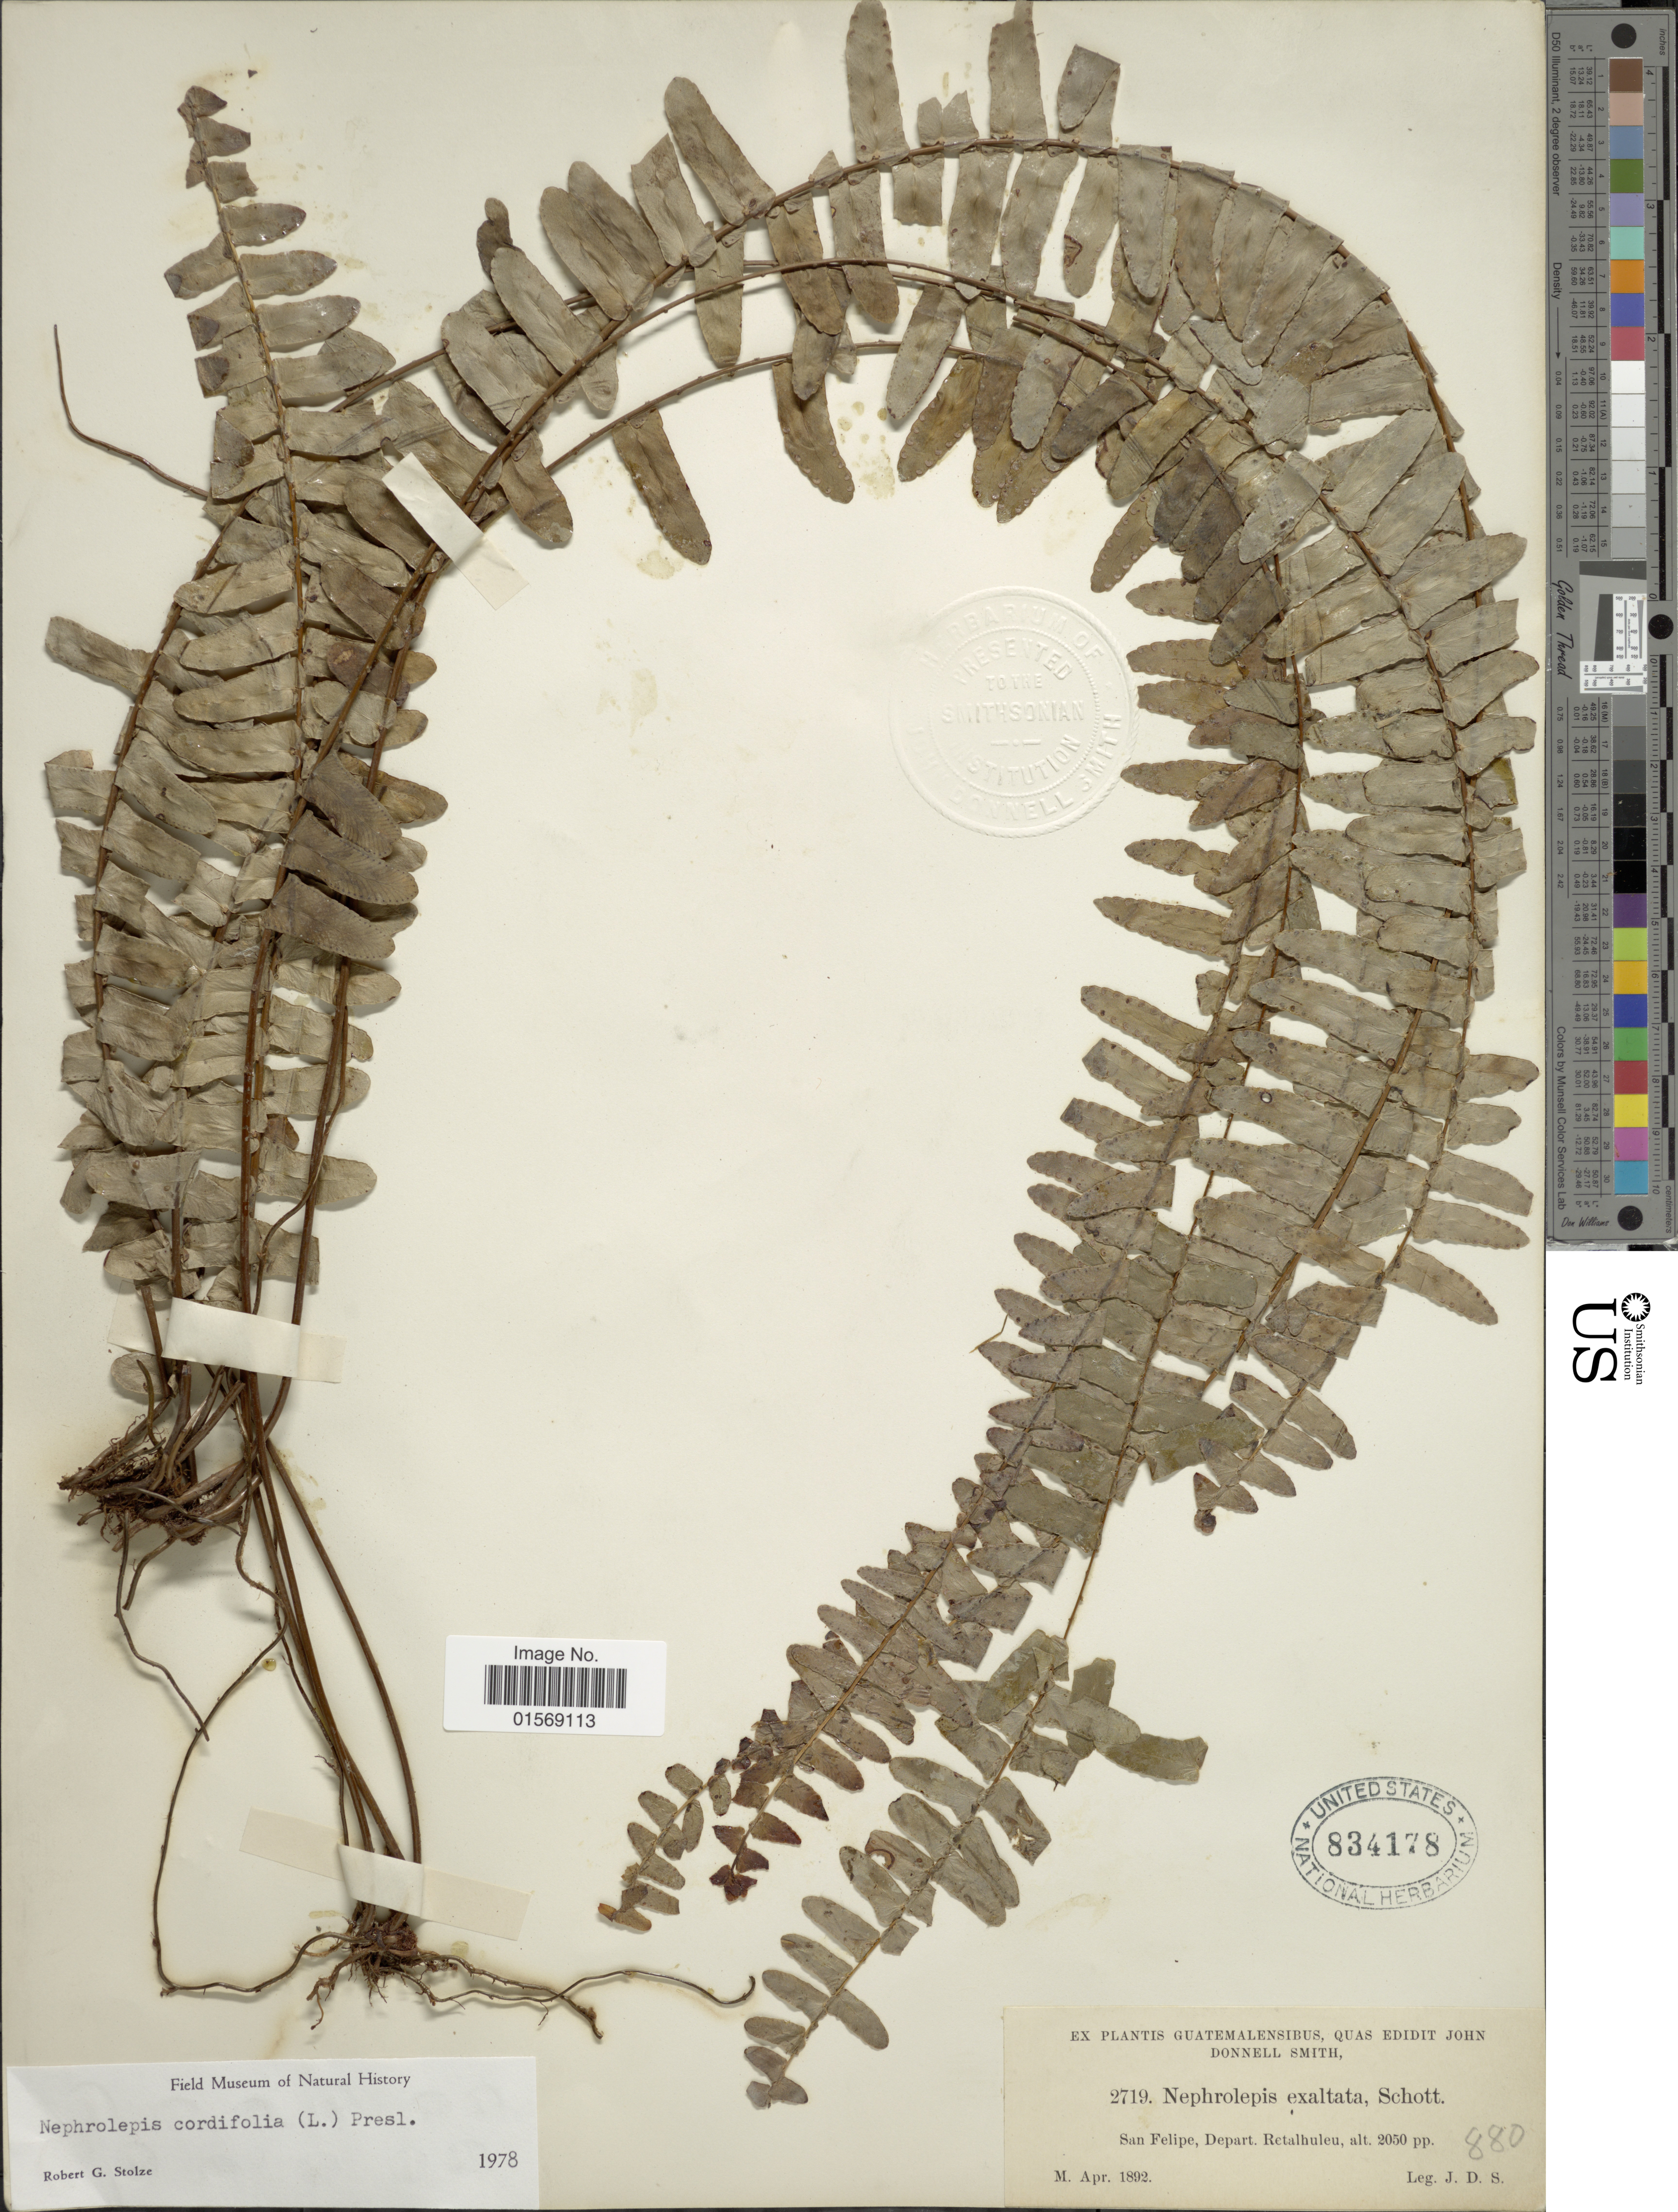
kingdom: Plantae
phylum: Tracheophyta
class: Polypodiopsida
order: Polypodiales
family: Nephrolepidaceae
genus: Nephrolepis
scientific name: Nephrolepis pendula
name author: (Raddi) J. Sm.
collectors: J. Donnell Smith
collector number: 2719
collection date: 1892-04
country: Guatemala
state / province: Retalhuleu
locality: San Felipe, Depart. Retalhuleu.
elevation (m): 625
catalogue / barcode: US 834178